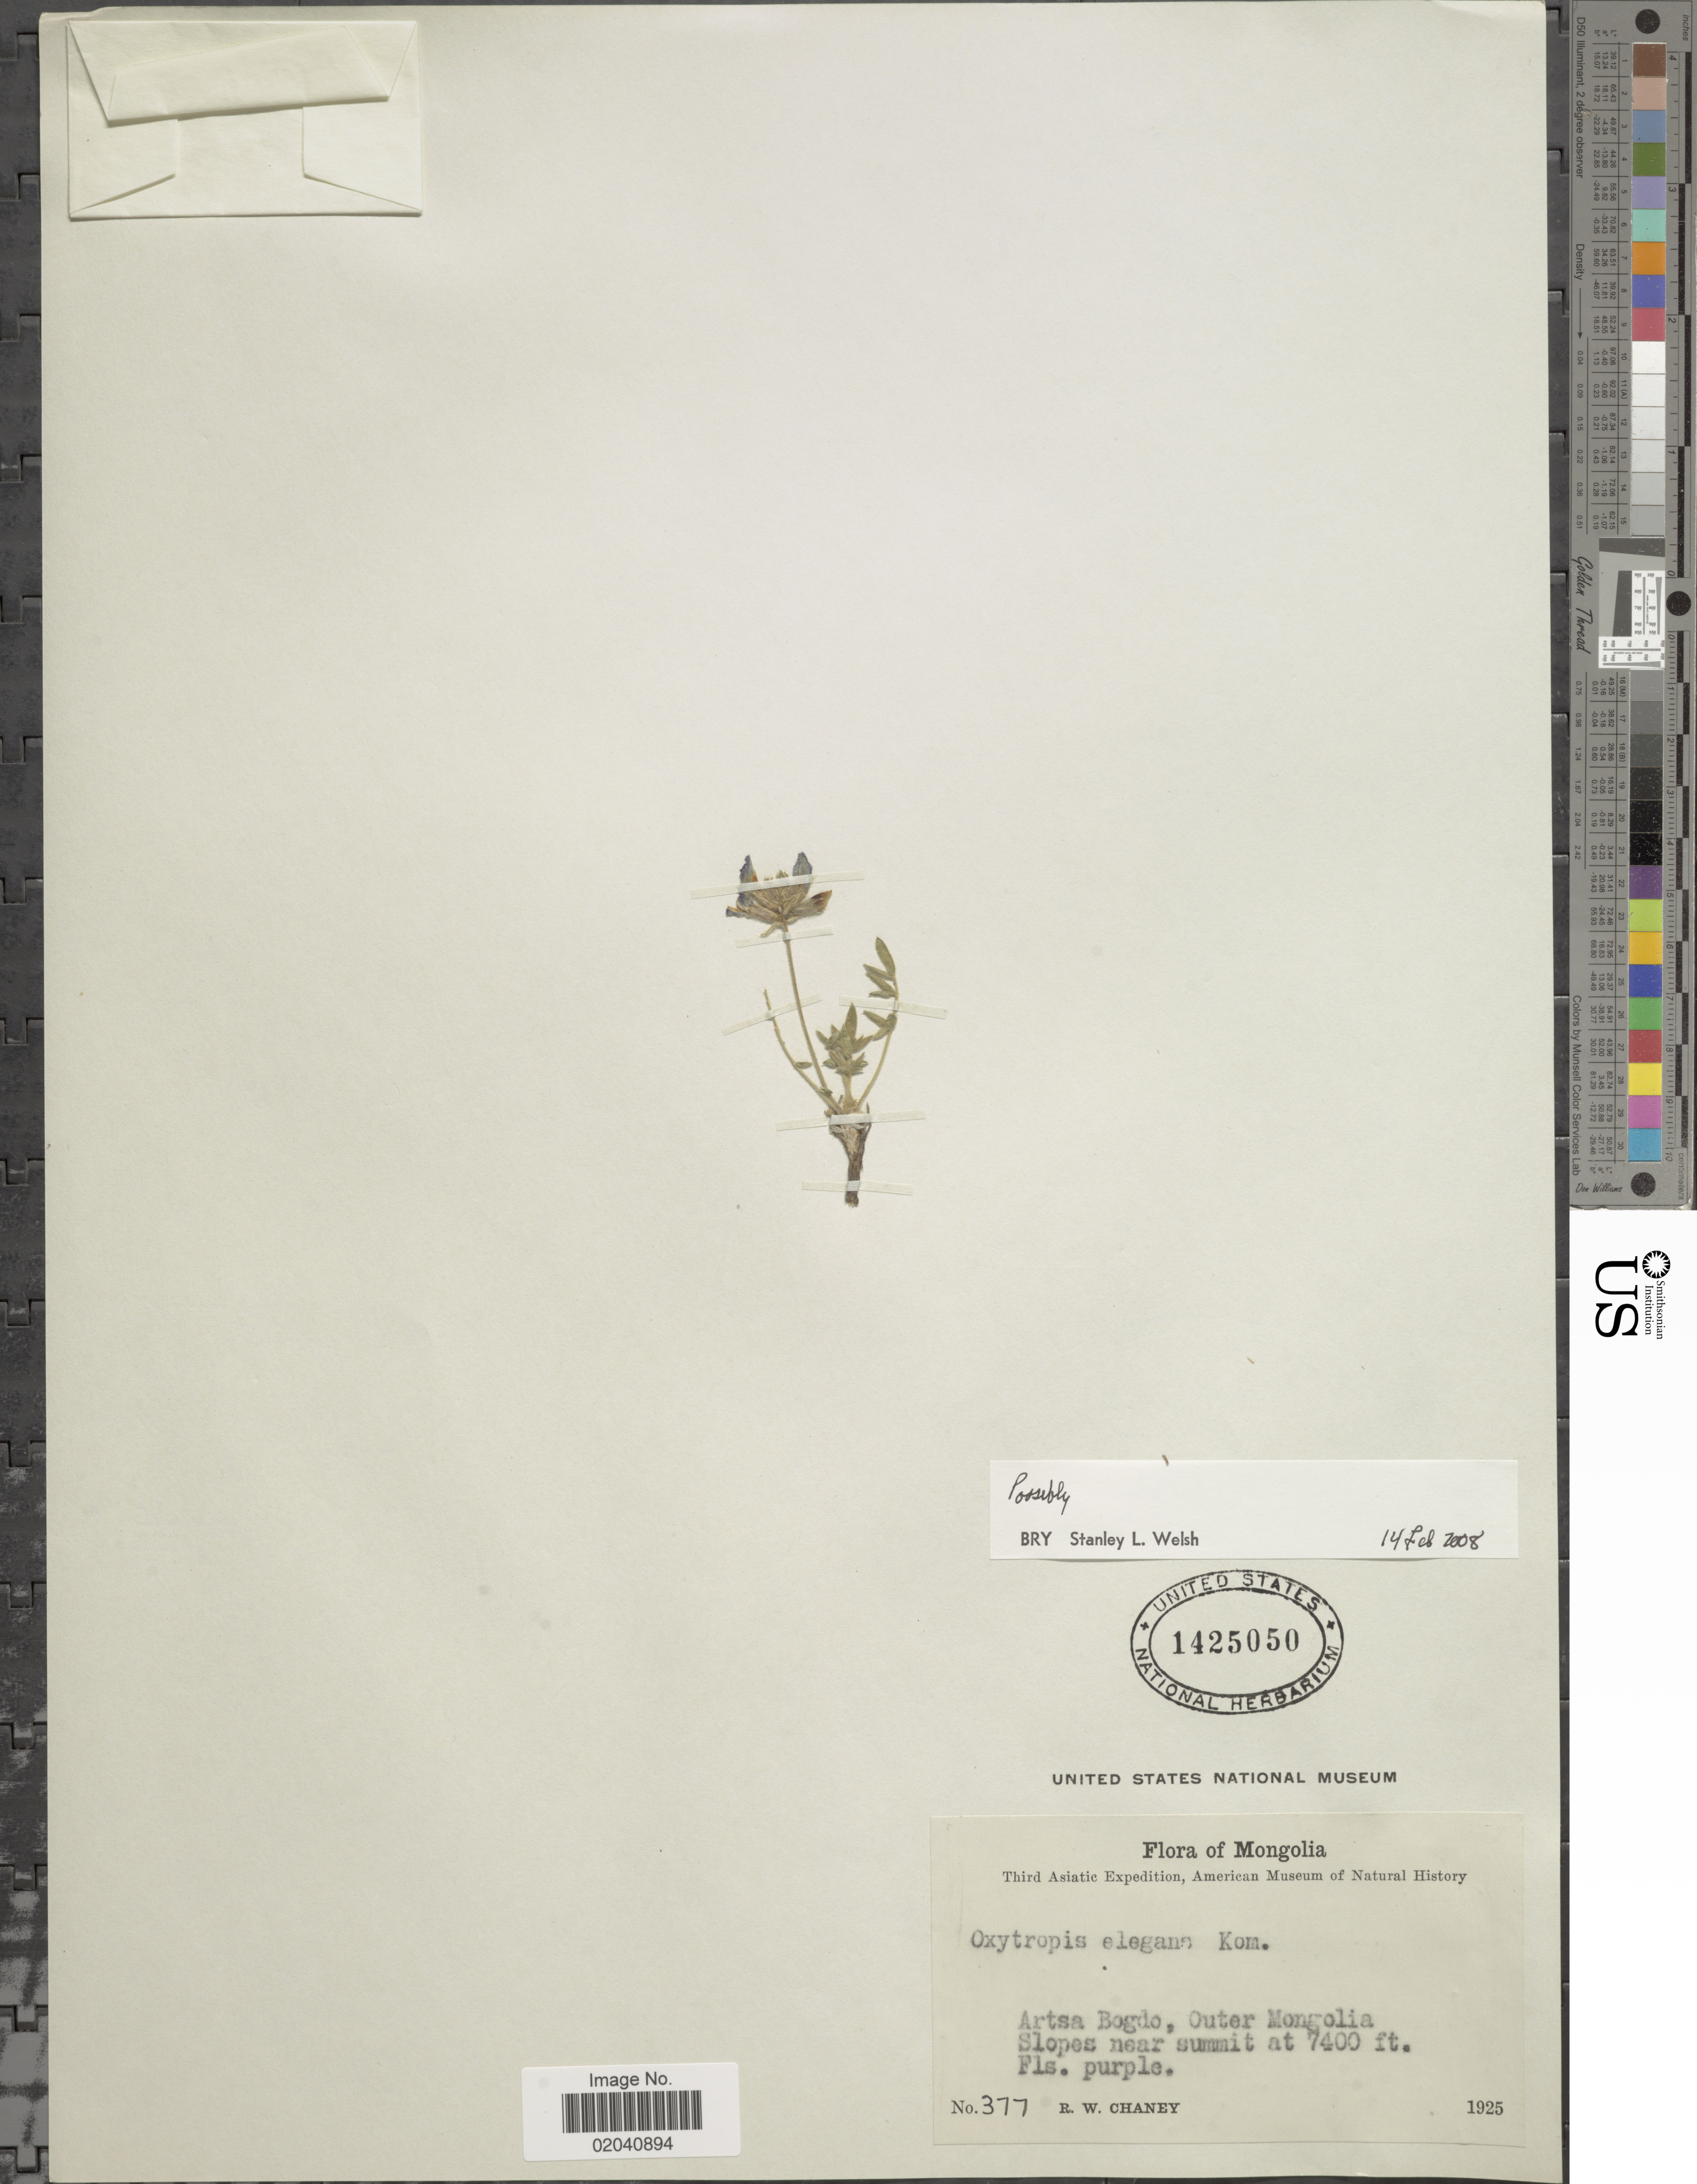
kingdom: Plantae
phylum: Tracheophyta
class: Magnoliopsida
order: Fabales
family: Fabaceae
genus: Oxytropis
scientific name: Oxytropis elegans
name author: Kom.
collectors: R. Chaney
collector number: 377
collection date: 1925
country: Mongolia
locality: Third Asiatic, Artsa Bogdo, Outer Mongolia, Slopes near summit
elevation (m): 2256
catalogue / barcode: US 1425050